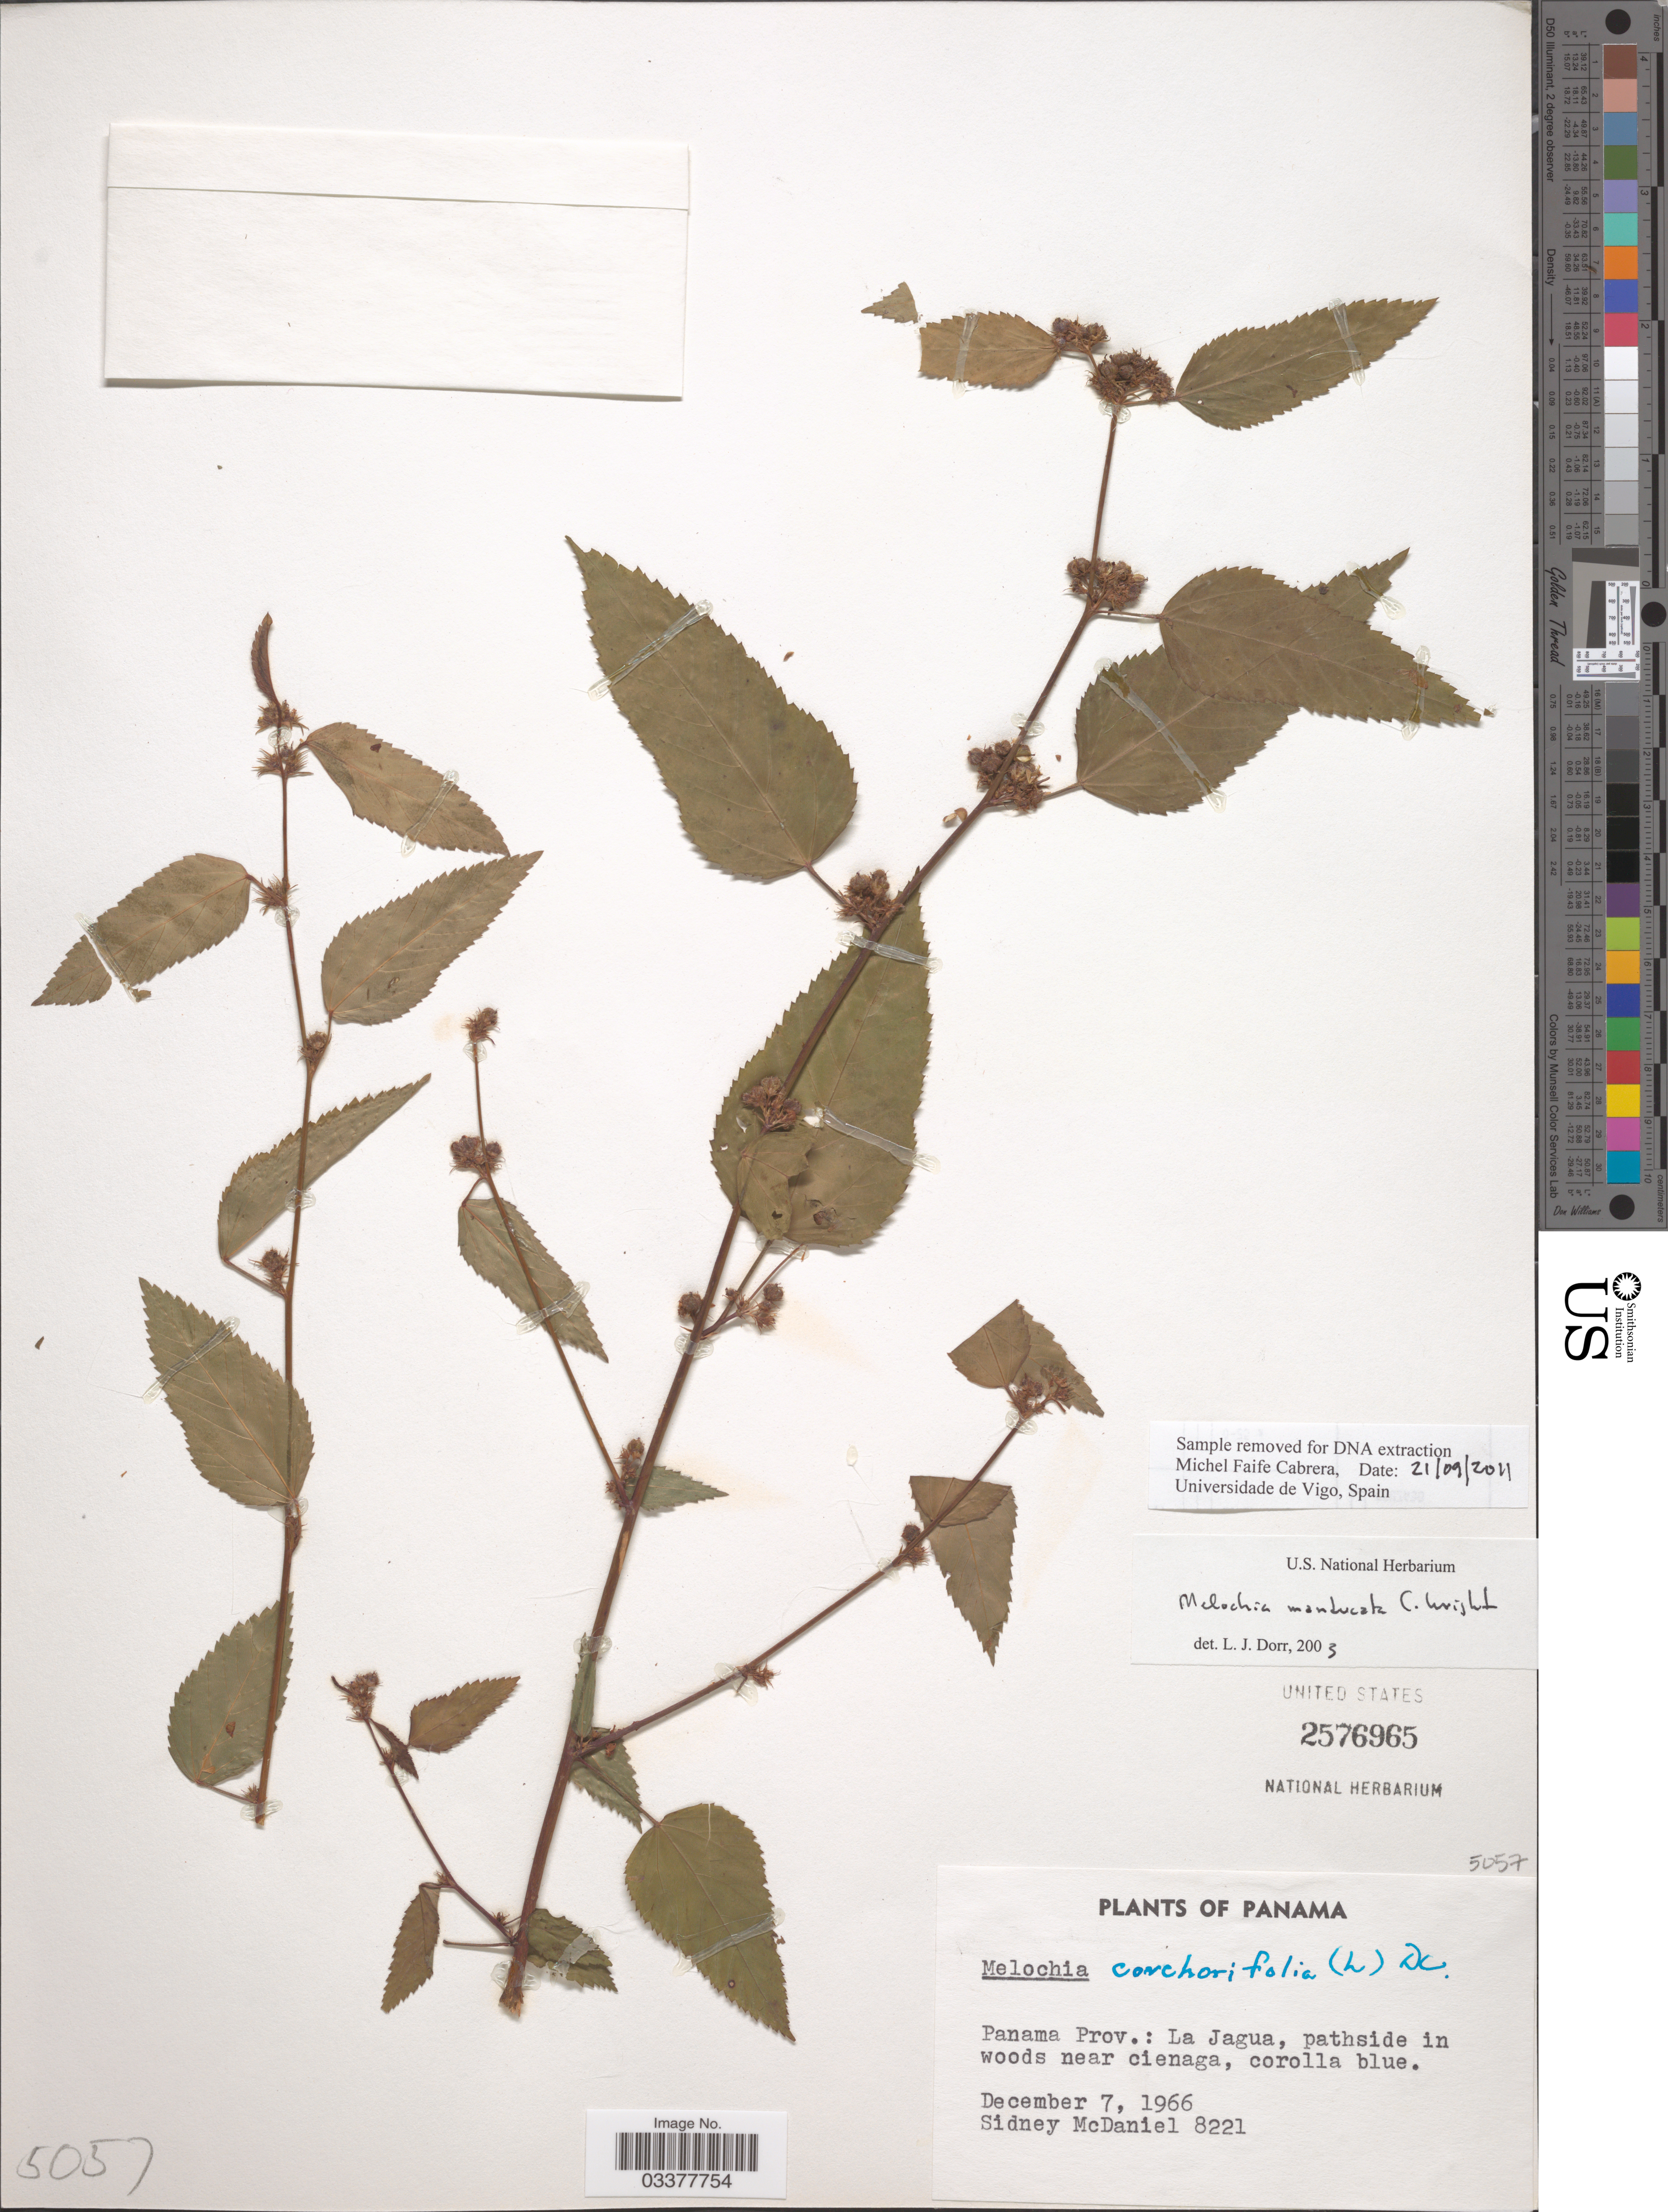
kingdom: Plantae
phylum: Tracheophyta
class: Magnoliopsida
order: Malvales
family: Malvaceae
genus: Melochia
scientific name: Melochia siphonandra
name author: (Turcz.) Dorr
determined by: Dorr, L. J., (BOT), Smithsonian Institution - National Museum of Natural History (UNITED STATES)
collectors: S. McDaniel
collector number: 8221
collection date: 1966-12-07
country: Panama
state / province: Panamá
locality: La Jagua, pathside in woods near cienaga.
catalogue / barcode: US 2576965